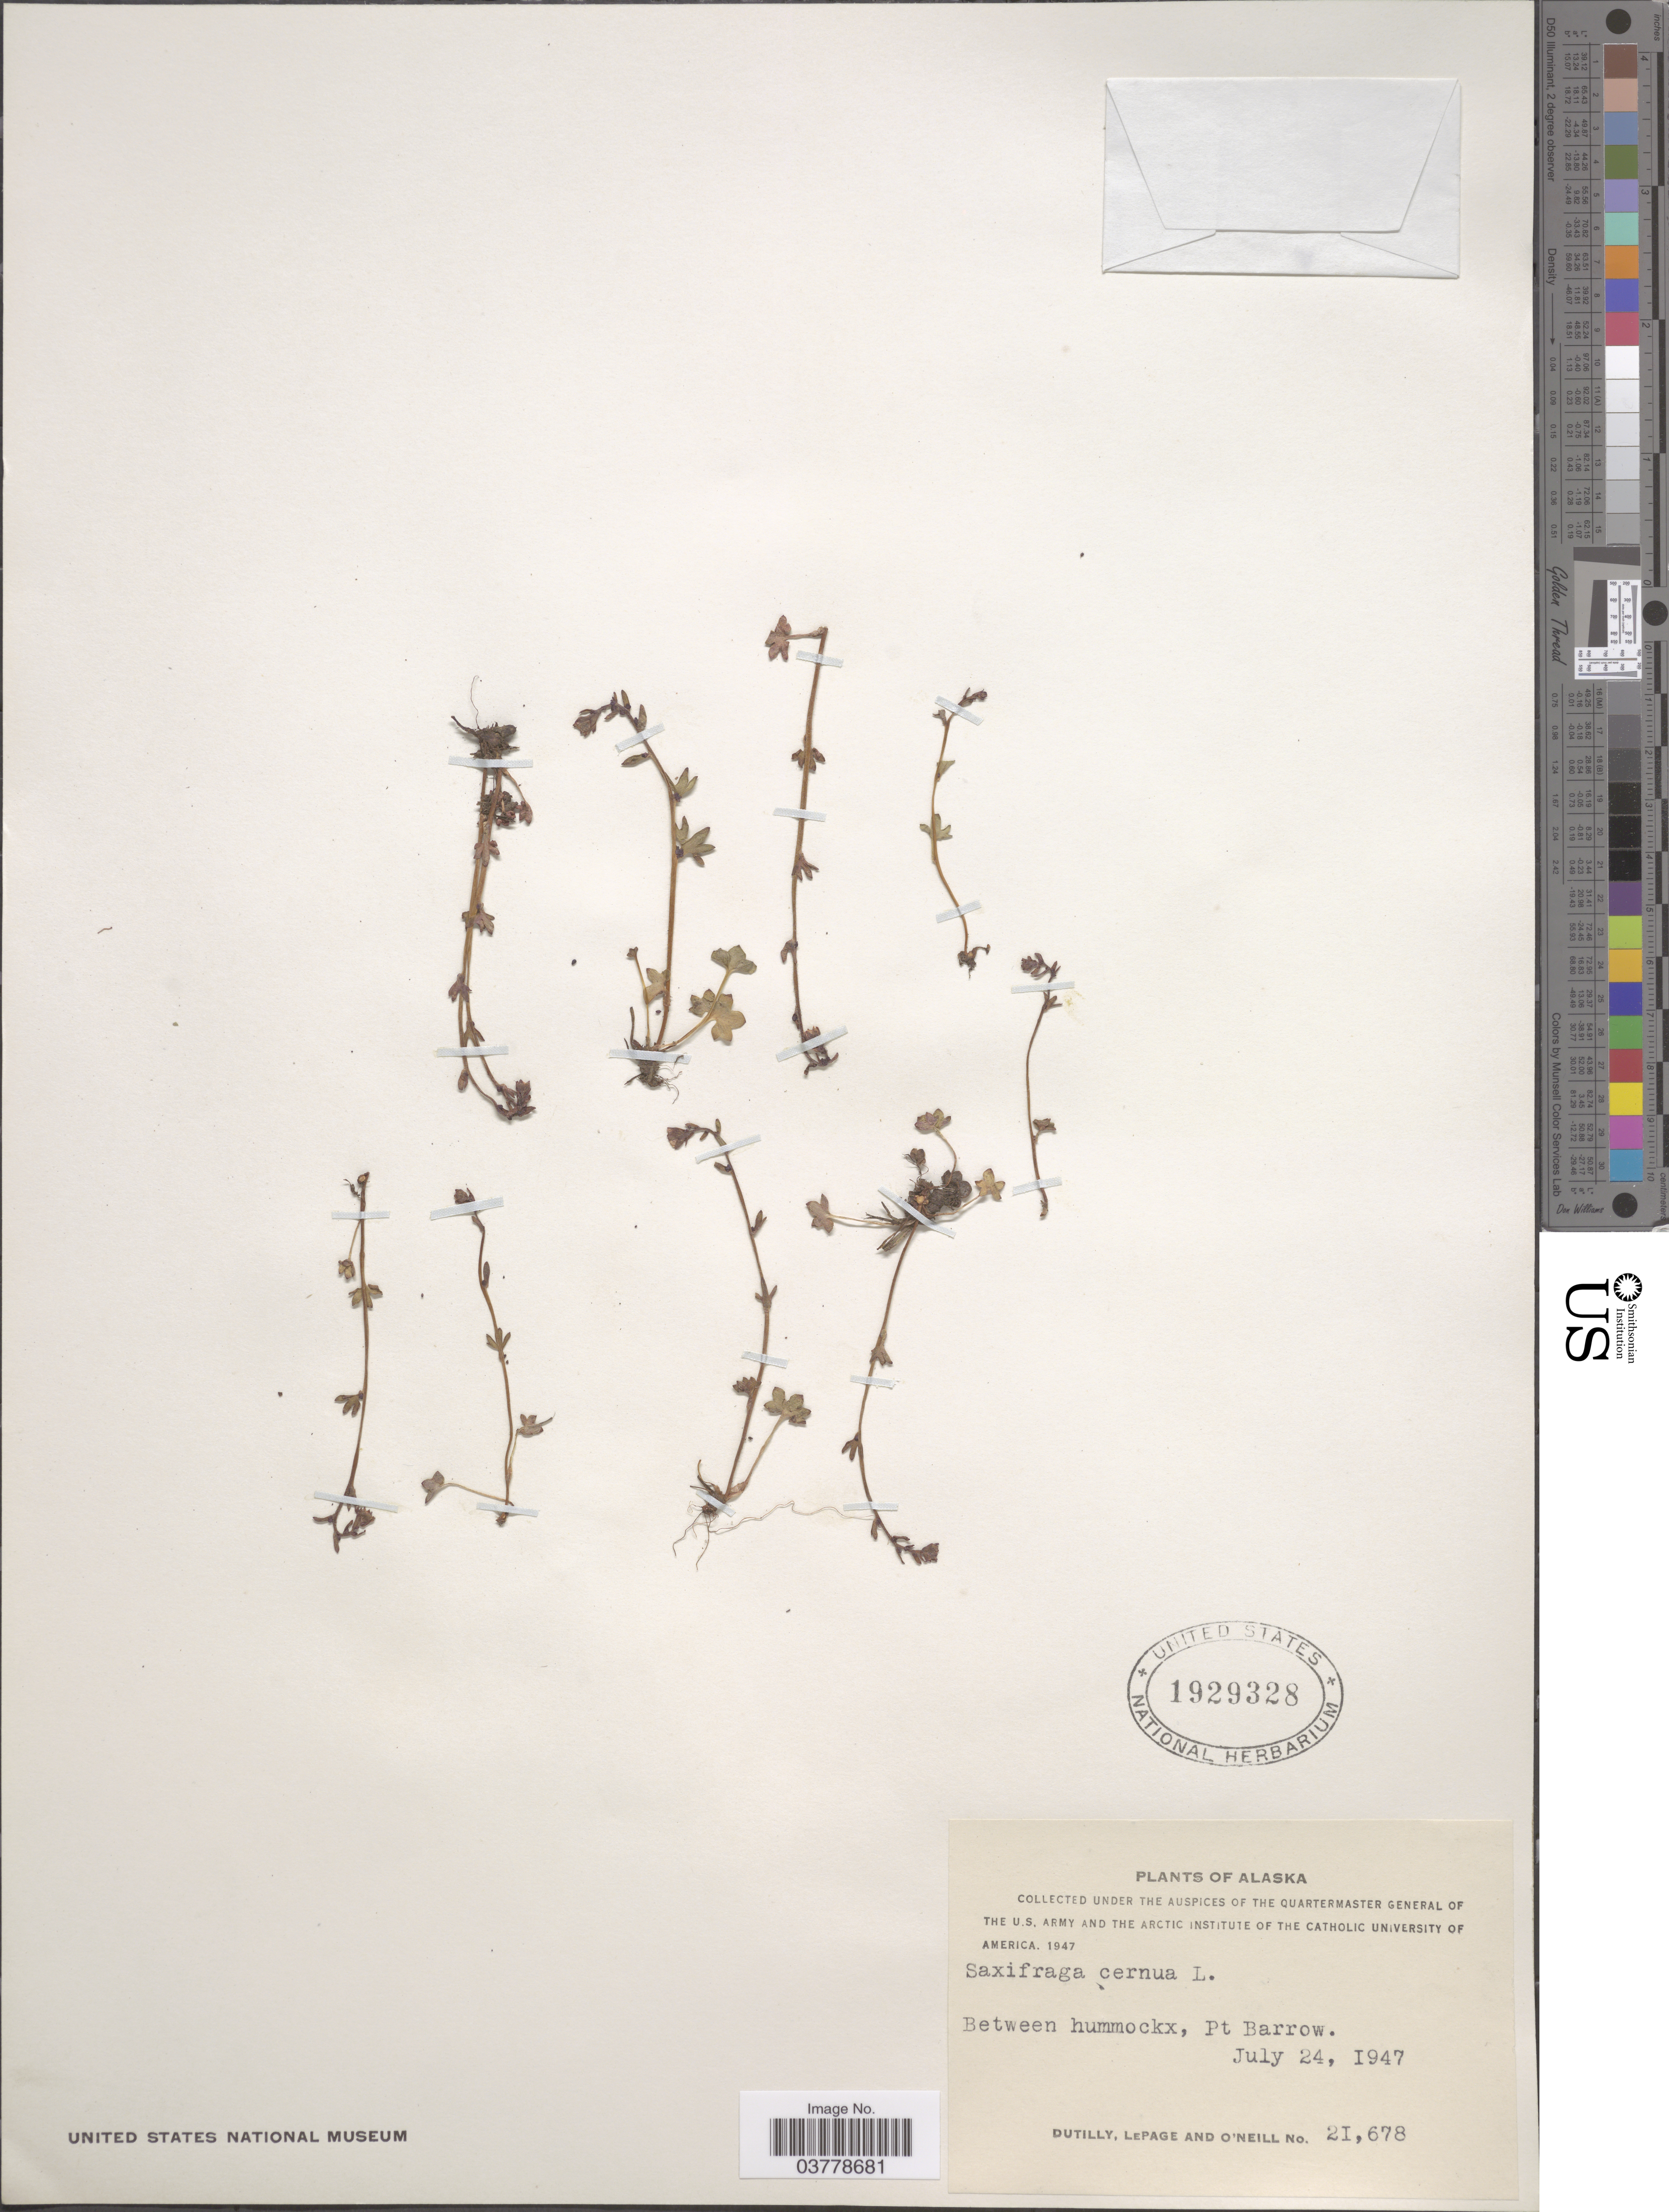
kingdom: Plantae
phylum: Tracheophyta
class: Magnoliopsida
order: Saxifragales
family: Saxifragaceae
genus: Saxifraga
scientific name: Saxifraga cernua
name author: L.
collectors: -. Dutilly, -. LePage & -. O'Neill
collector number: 21678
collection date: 1947-07-24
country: United States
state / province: Alaska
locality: Between hummockx, Pt Barrow.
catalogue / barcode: US 1929328